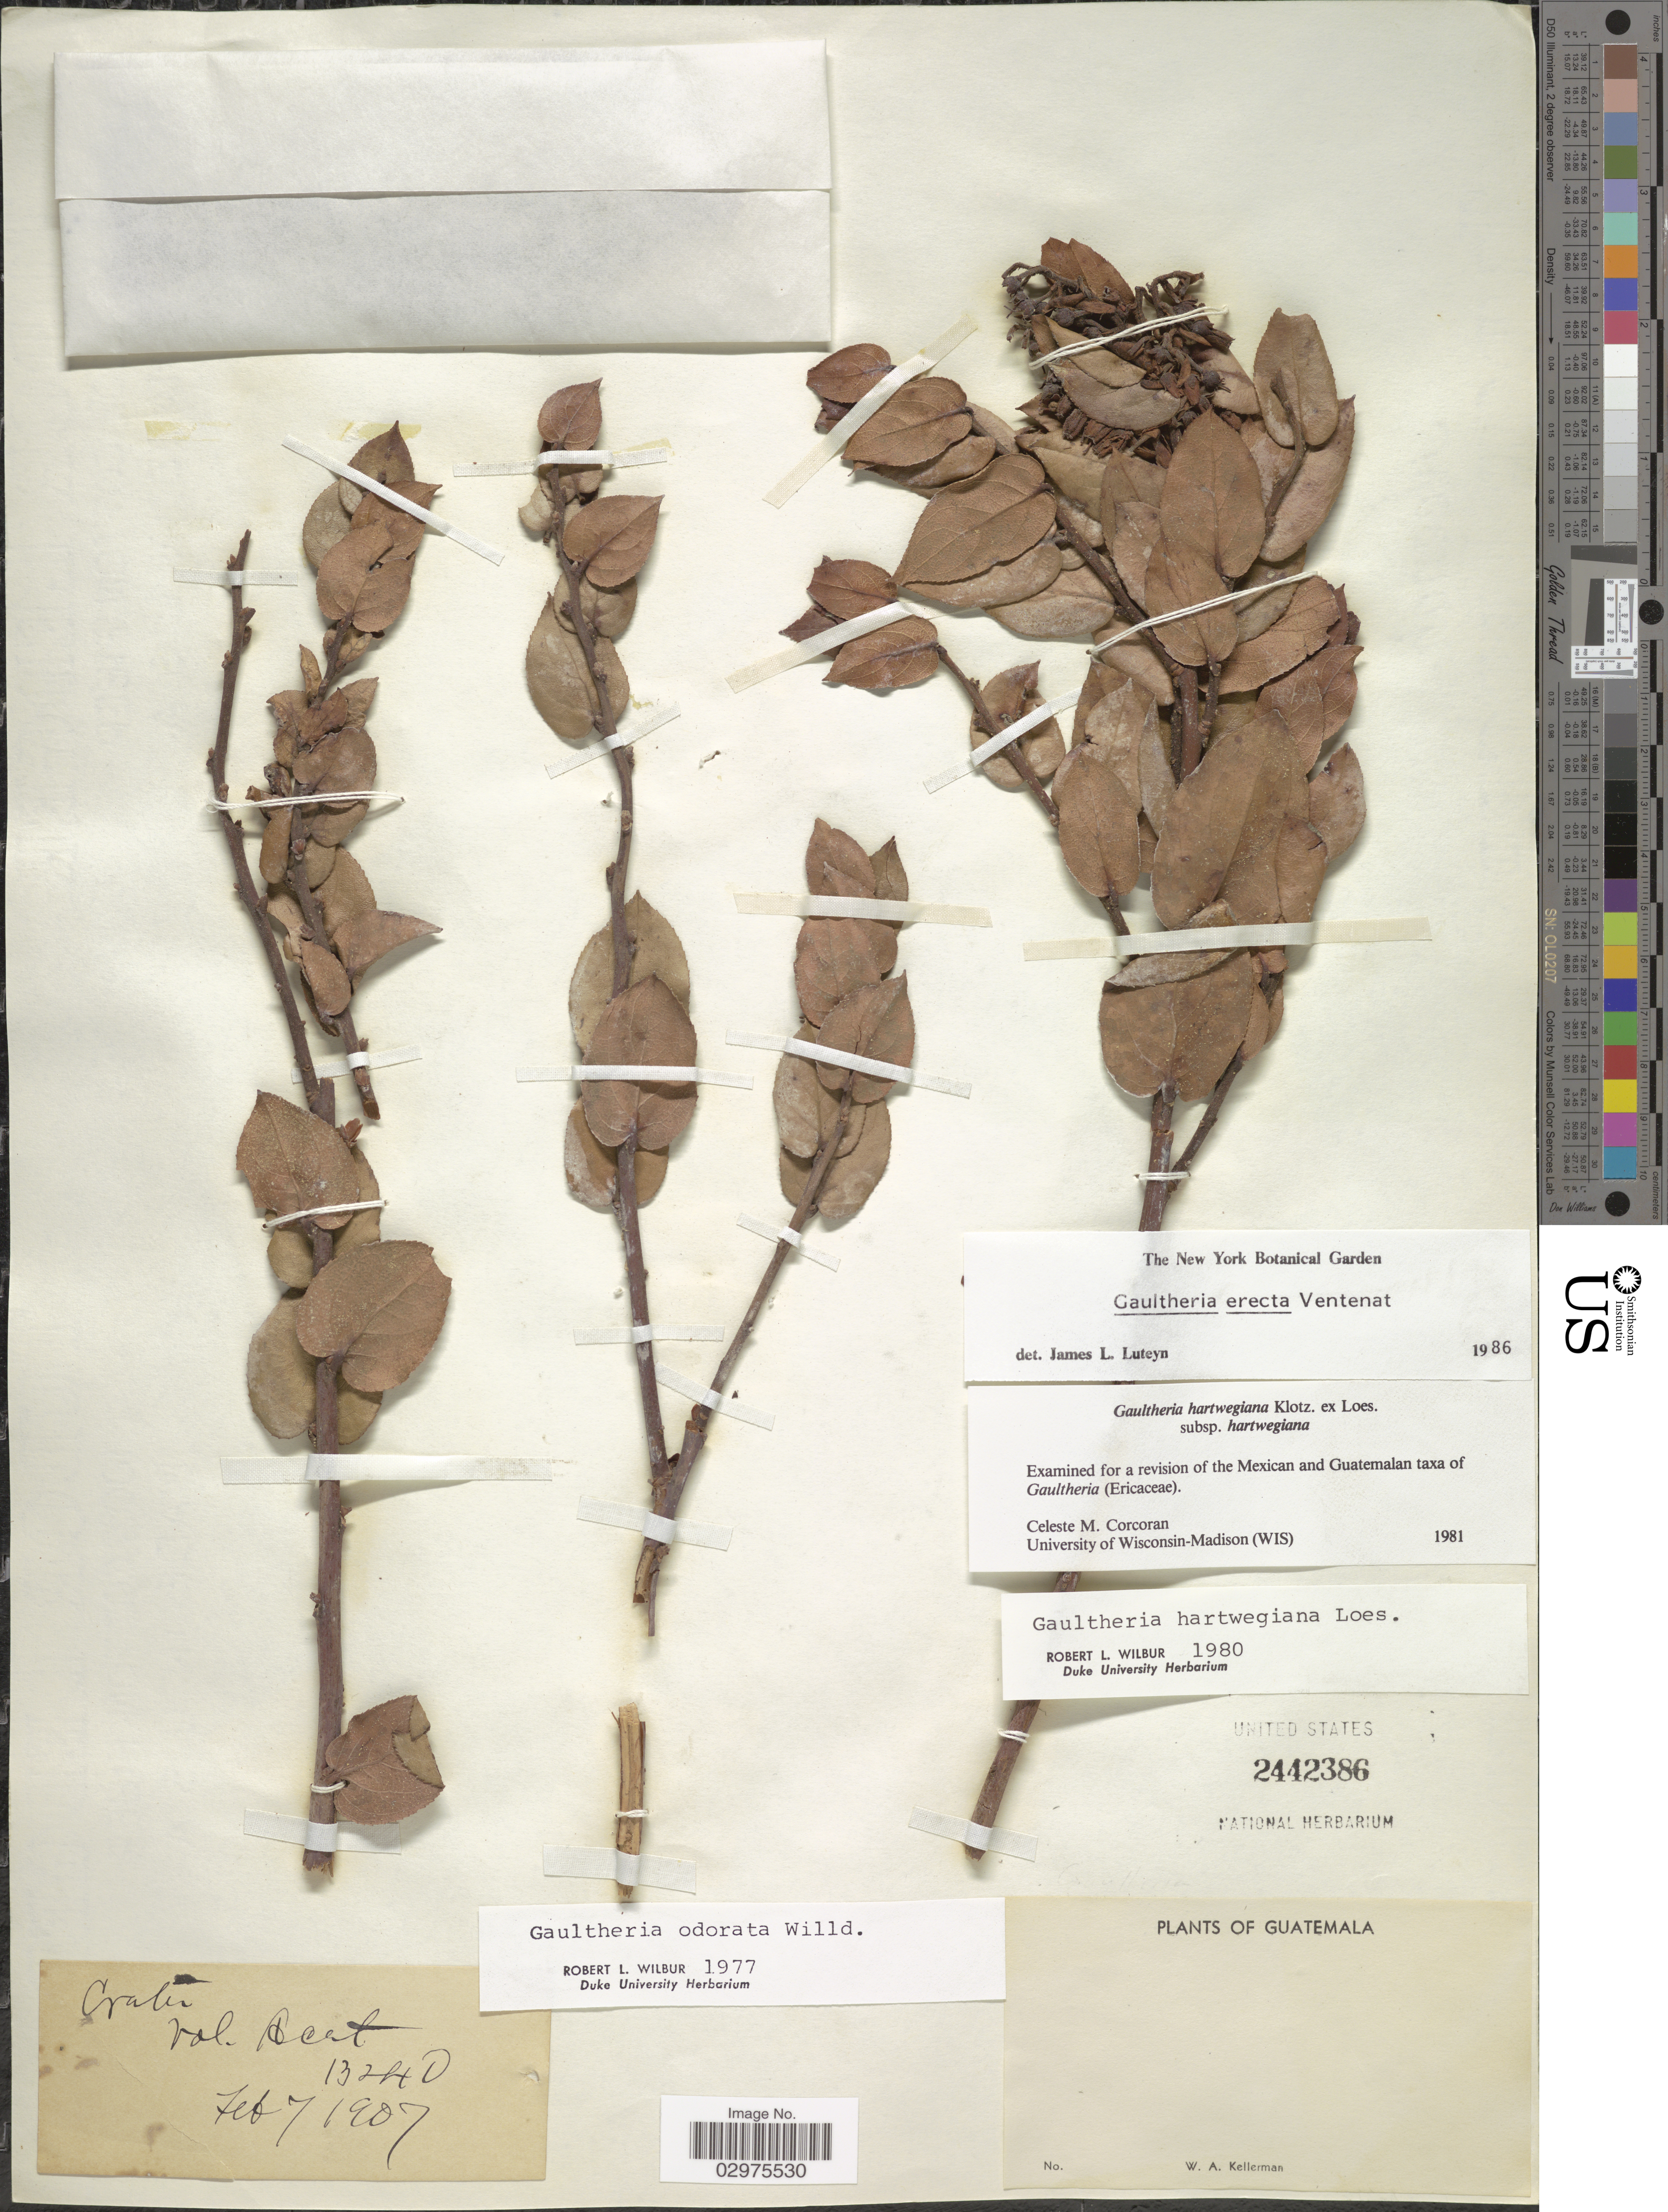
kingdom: Plantae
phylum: Tracheophyta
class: Magnoliopsida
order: Ericales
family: Ericaceae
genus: Gaultheria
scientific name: Gaultheria erecta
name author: Vent.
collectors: W. Kellerman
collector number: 13240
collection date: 1907-02-07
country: Guatemala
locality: Crater. Vol. Acat.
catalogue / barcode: US 2442386